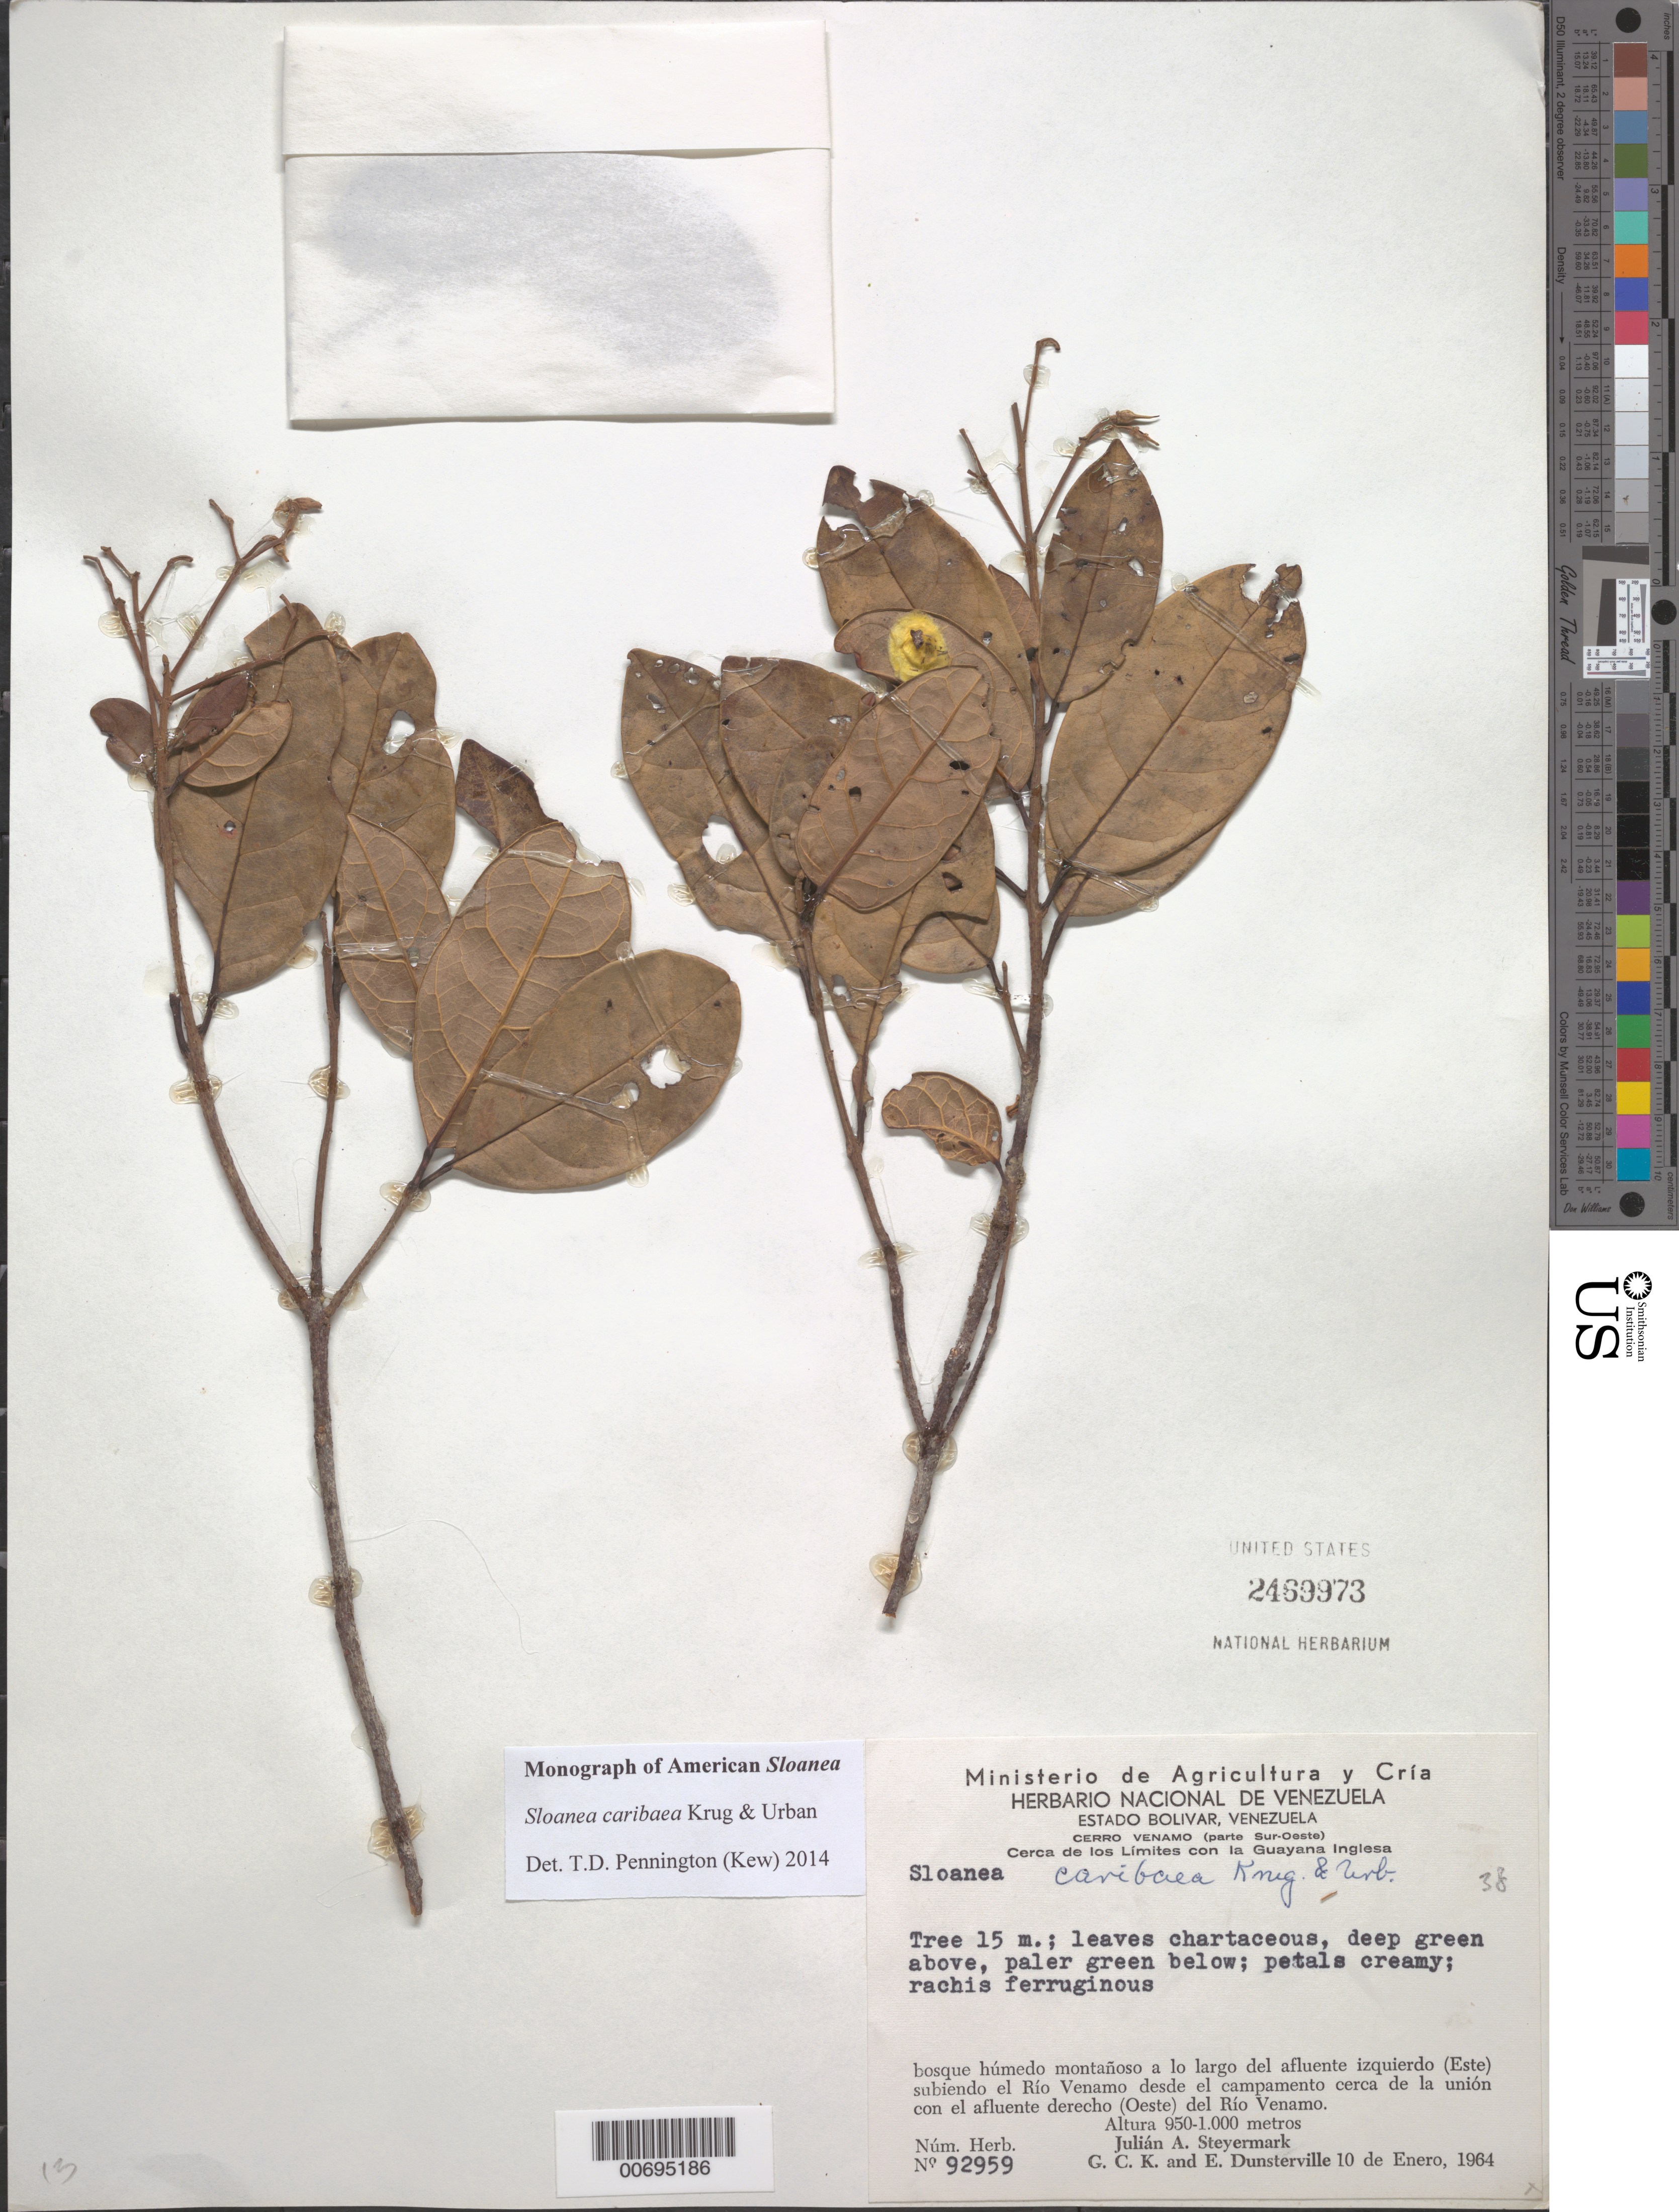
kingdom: Plantae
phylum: Tracheophyta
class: Magnoliopsida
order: Oxalidales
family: Elaeocarpaceae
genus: Sloanea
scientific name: Sloanea caribaea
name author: Krug & Urb. in Duss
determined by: Pennington, T. D., (K)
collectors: J. Steyermark, G. C. K. Dunsterville & E. Dunsterville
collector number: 92959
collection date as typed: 10-Jan-64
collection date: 1964-01-10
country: Venezuela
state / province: Bolívar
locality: Cerro Venamo, Río Venamo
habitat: Bosque húmedo montañoso, vecindades del salto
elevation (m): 950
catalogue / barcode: US 2469973